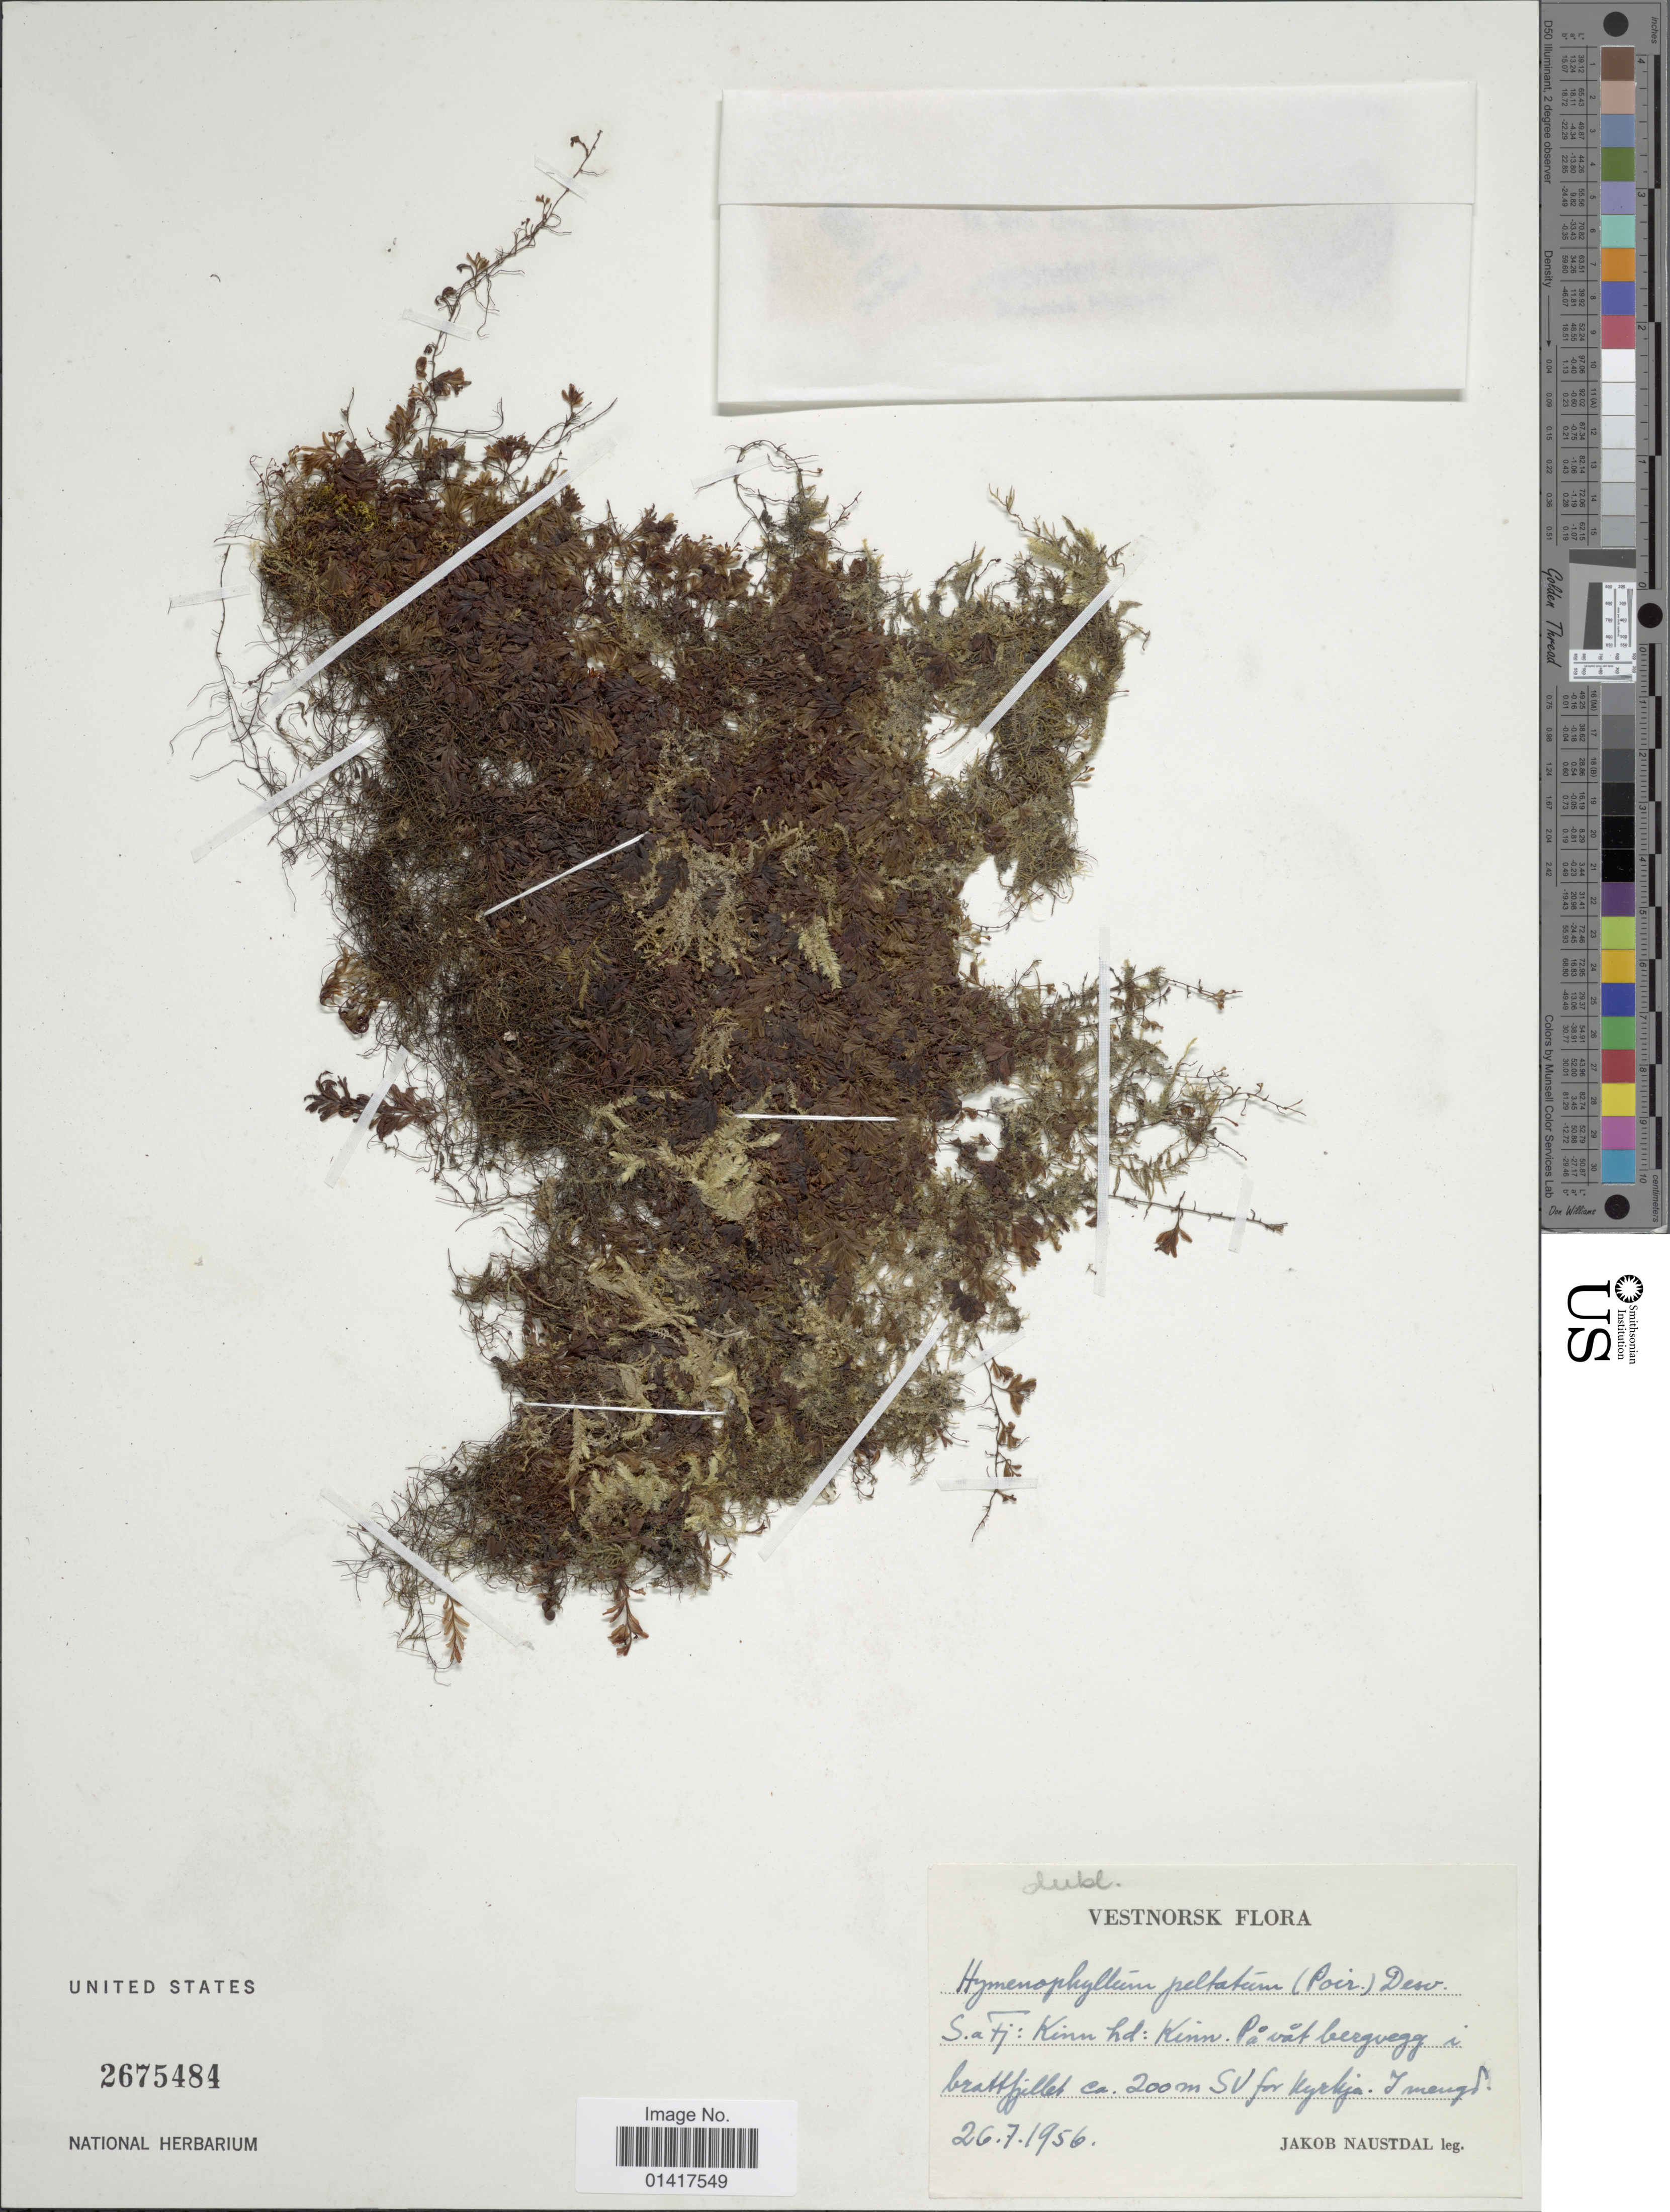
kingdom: Plantae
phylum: Tracheophyta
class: Polypodiopsida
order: Hymenophyllales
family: Hymenophyllaceae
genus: Hymenophyllum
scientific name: Hymenophyllum peltatum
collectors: J. Naustdal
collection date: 1956-07-26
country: Norway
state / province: Sogn og Fjordane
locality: S. A Fj: Kinn hd: Kinn. Pa vat bergvegg i brattfjellet, SV for Kyrkja. T mengd.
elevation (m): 200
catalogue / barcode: US 2675484